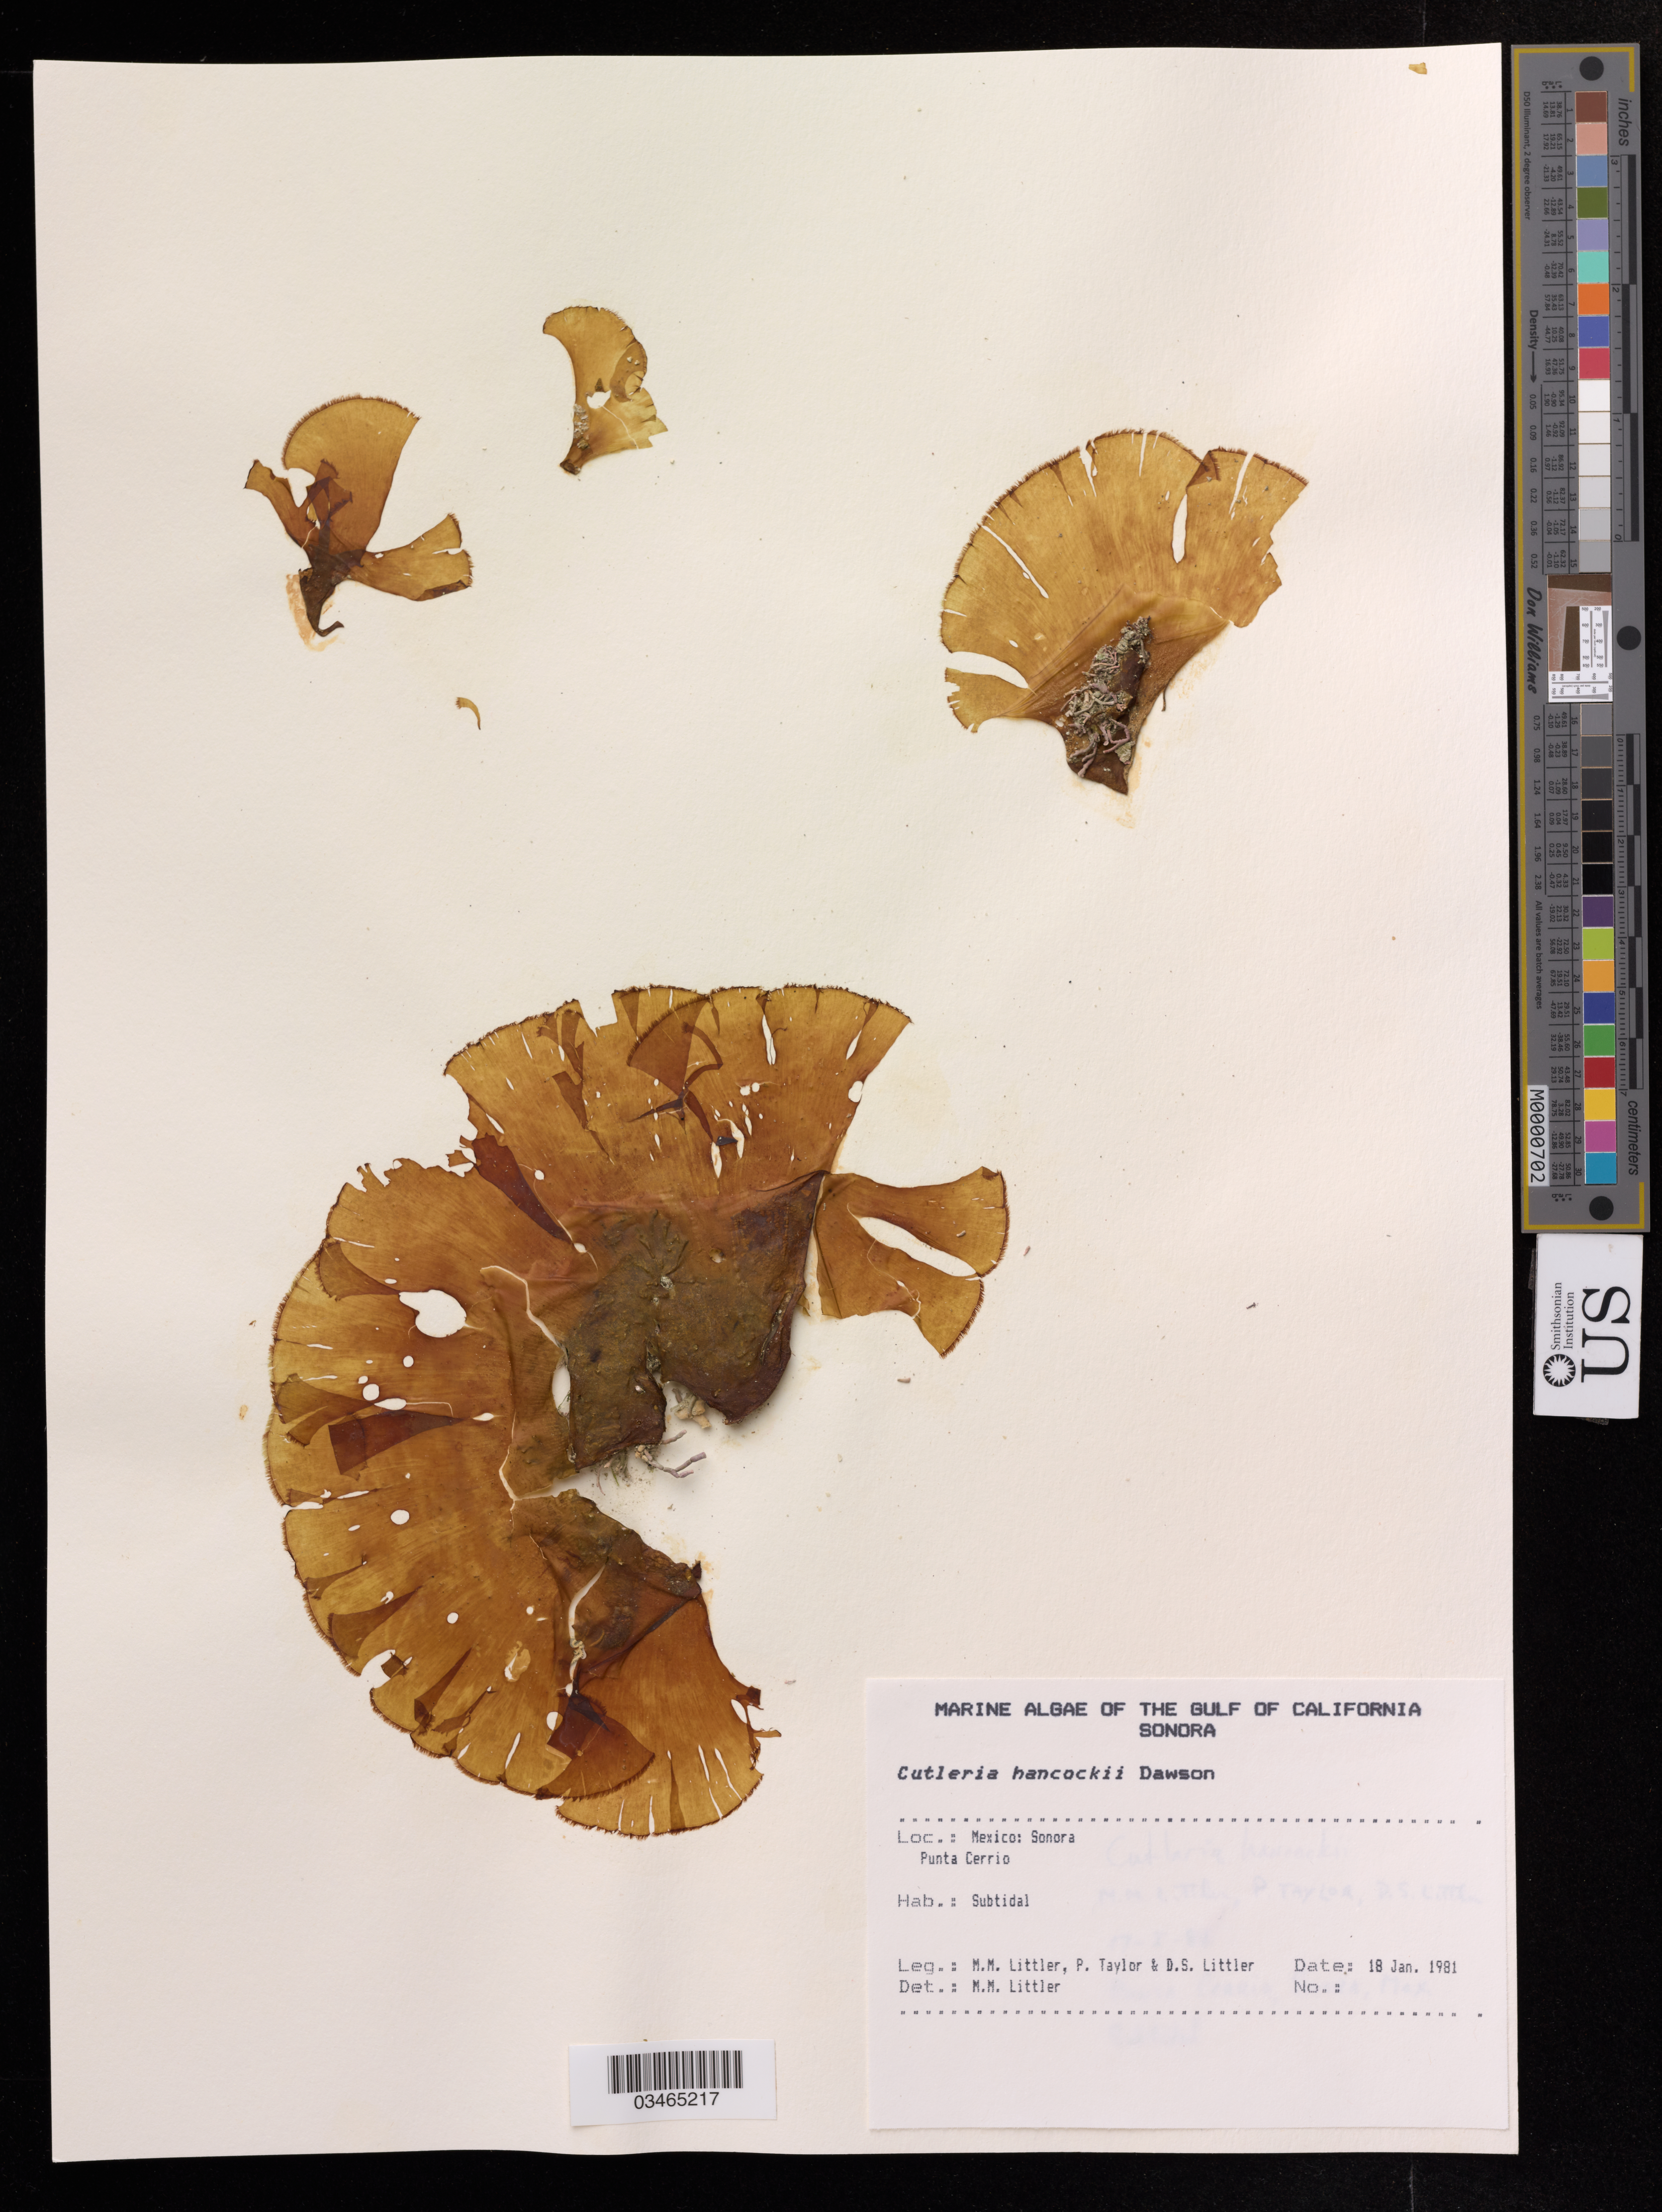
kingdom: Chromista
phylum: Ochrophyta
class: Phaeophyceae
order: Cutleriales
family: Cutleriaceae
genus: Cutleria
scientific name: Cutleria hancockii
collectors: M. M. Littler, P. Taylor & D. S. Littler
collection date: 1981-01-18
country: Mexico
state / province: Sonora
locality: Punta Cerrio.